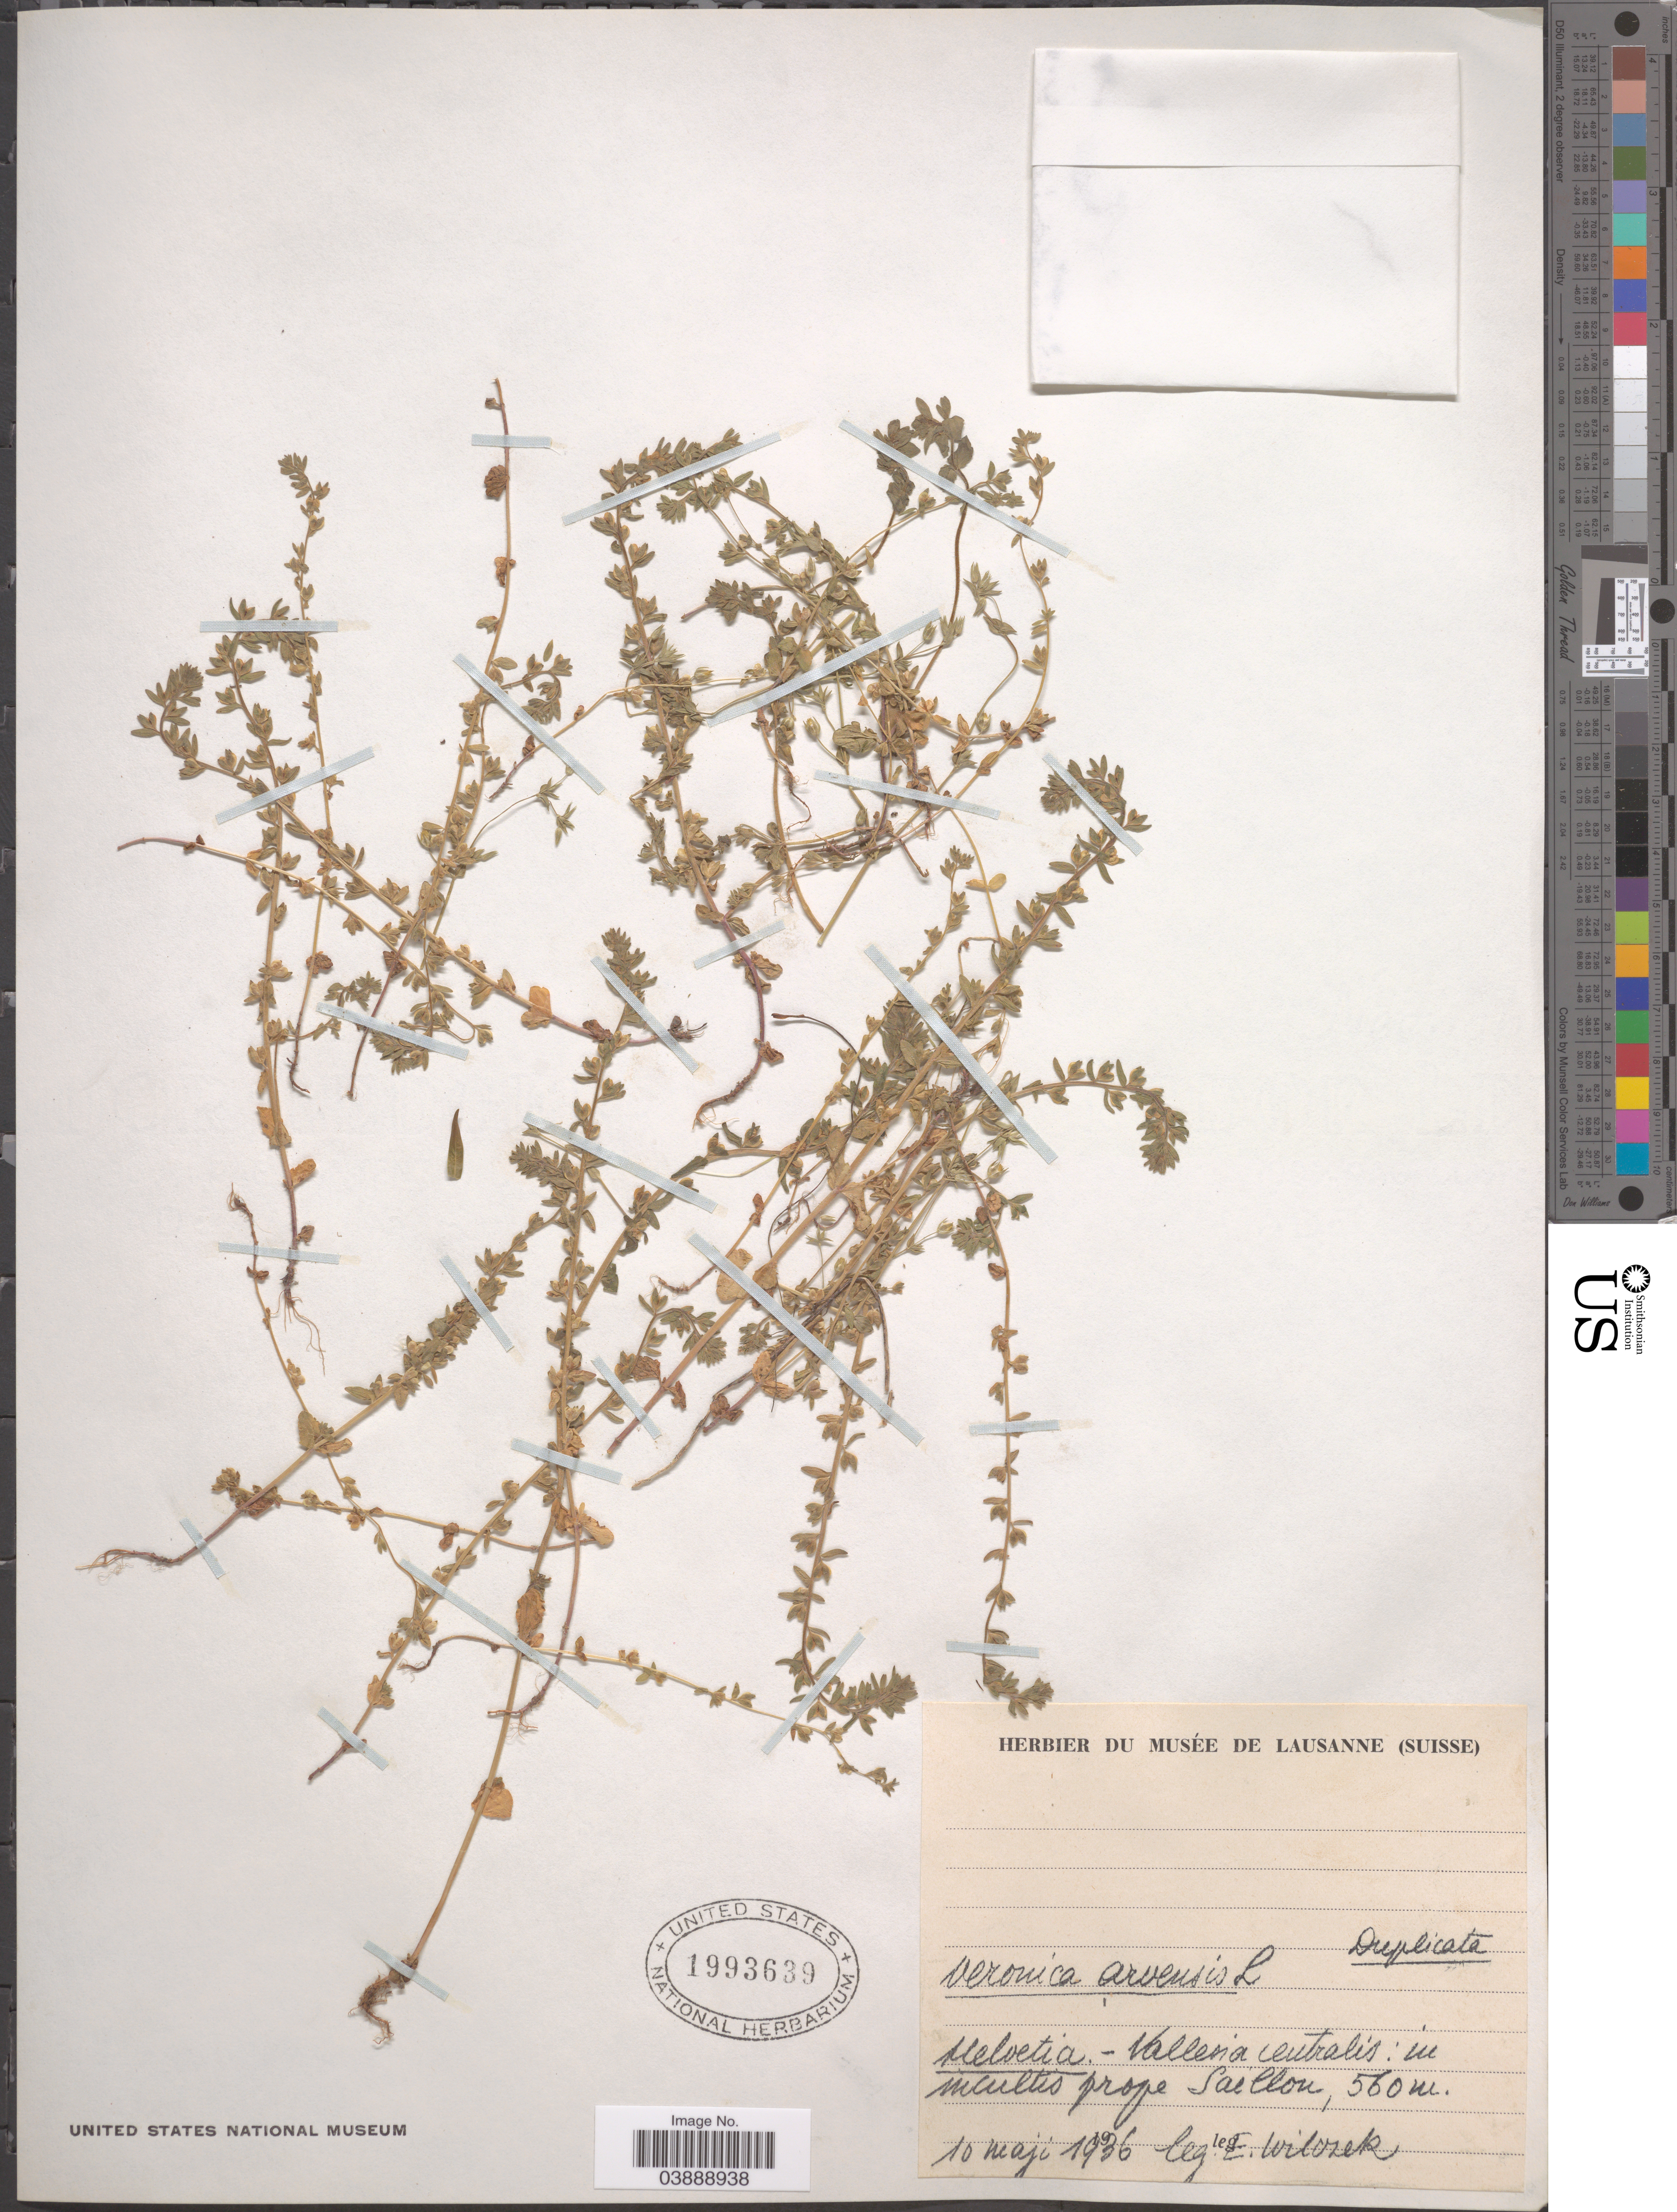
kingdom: Plantae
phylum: Tracheophyta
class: Magnoliopsida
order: Lamiales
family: Plantaginaceae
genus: Veronica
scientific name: Veronica arvensis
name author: L.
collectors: E. Wilczek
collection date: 1936-05-10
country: Switzerland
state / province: Valais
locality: Helvetia - Vallesia centralis in incultis prope Saillon.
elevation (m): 560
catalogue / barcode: US 1993639